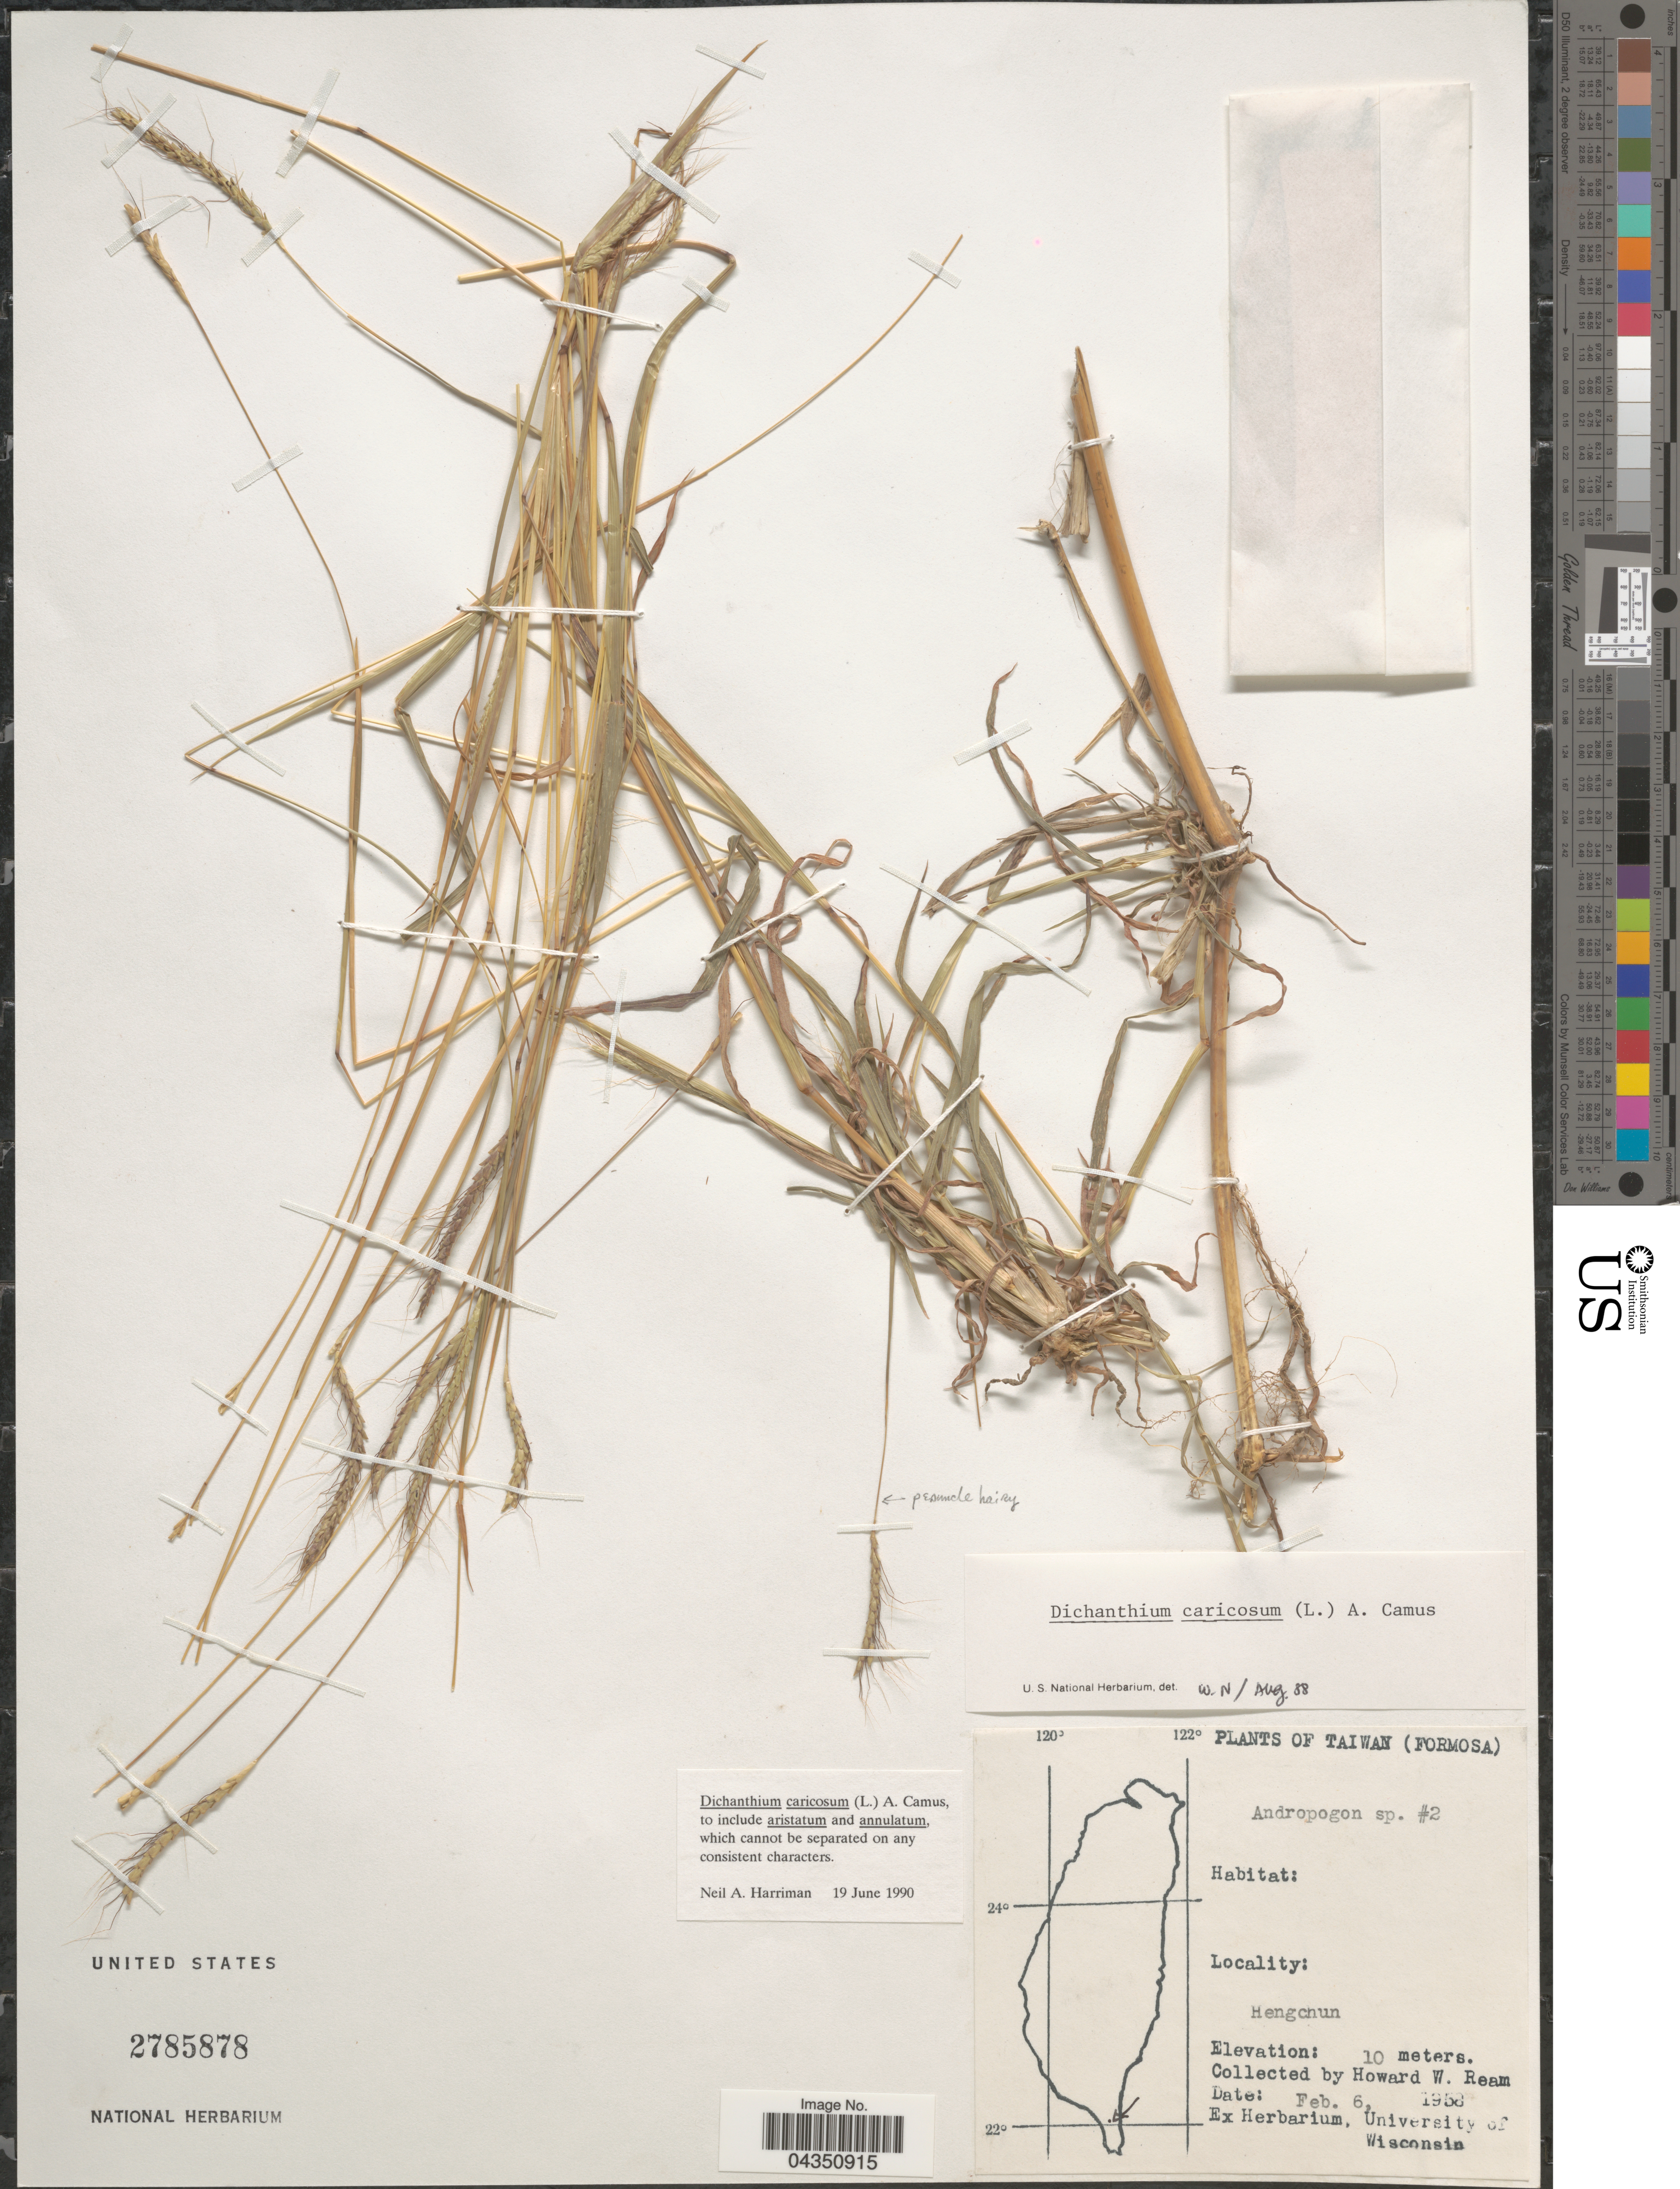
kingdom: Plantae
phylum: Tracheophyta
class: Liliopsida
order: Poales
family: Poaceae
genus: Dichanthium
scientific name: Dichanthium caricosum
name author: (L.) A. Camus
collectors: H. Ream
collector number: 2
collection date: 1958-02-06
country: Taiwan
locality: (Formosa). Hengchun.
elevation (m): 10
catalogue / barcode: US 2785878